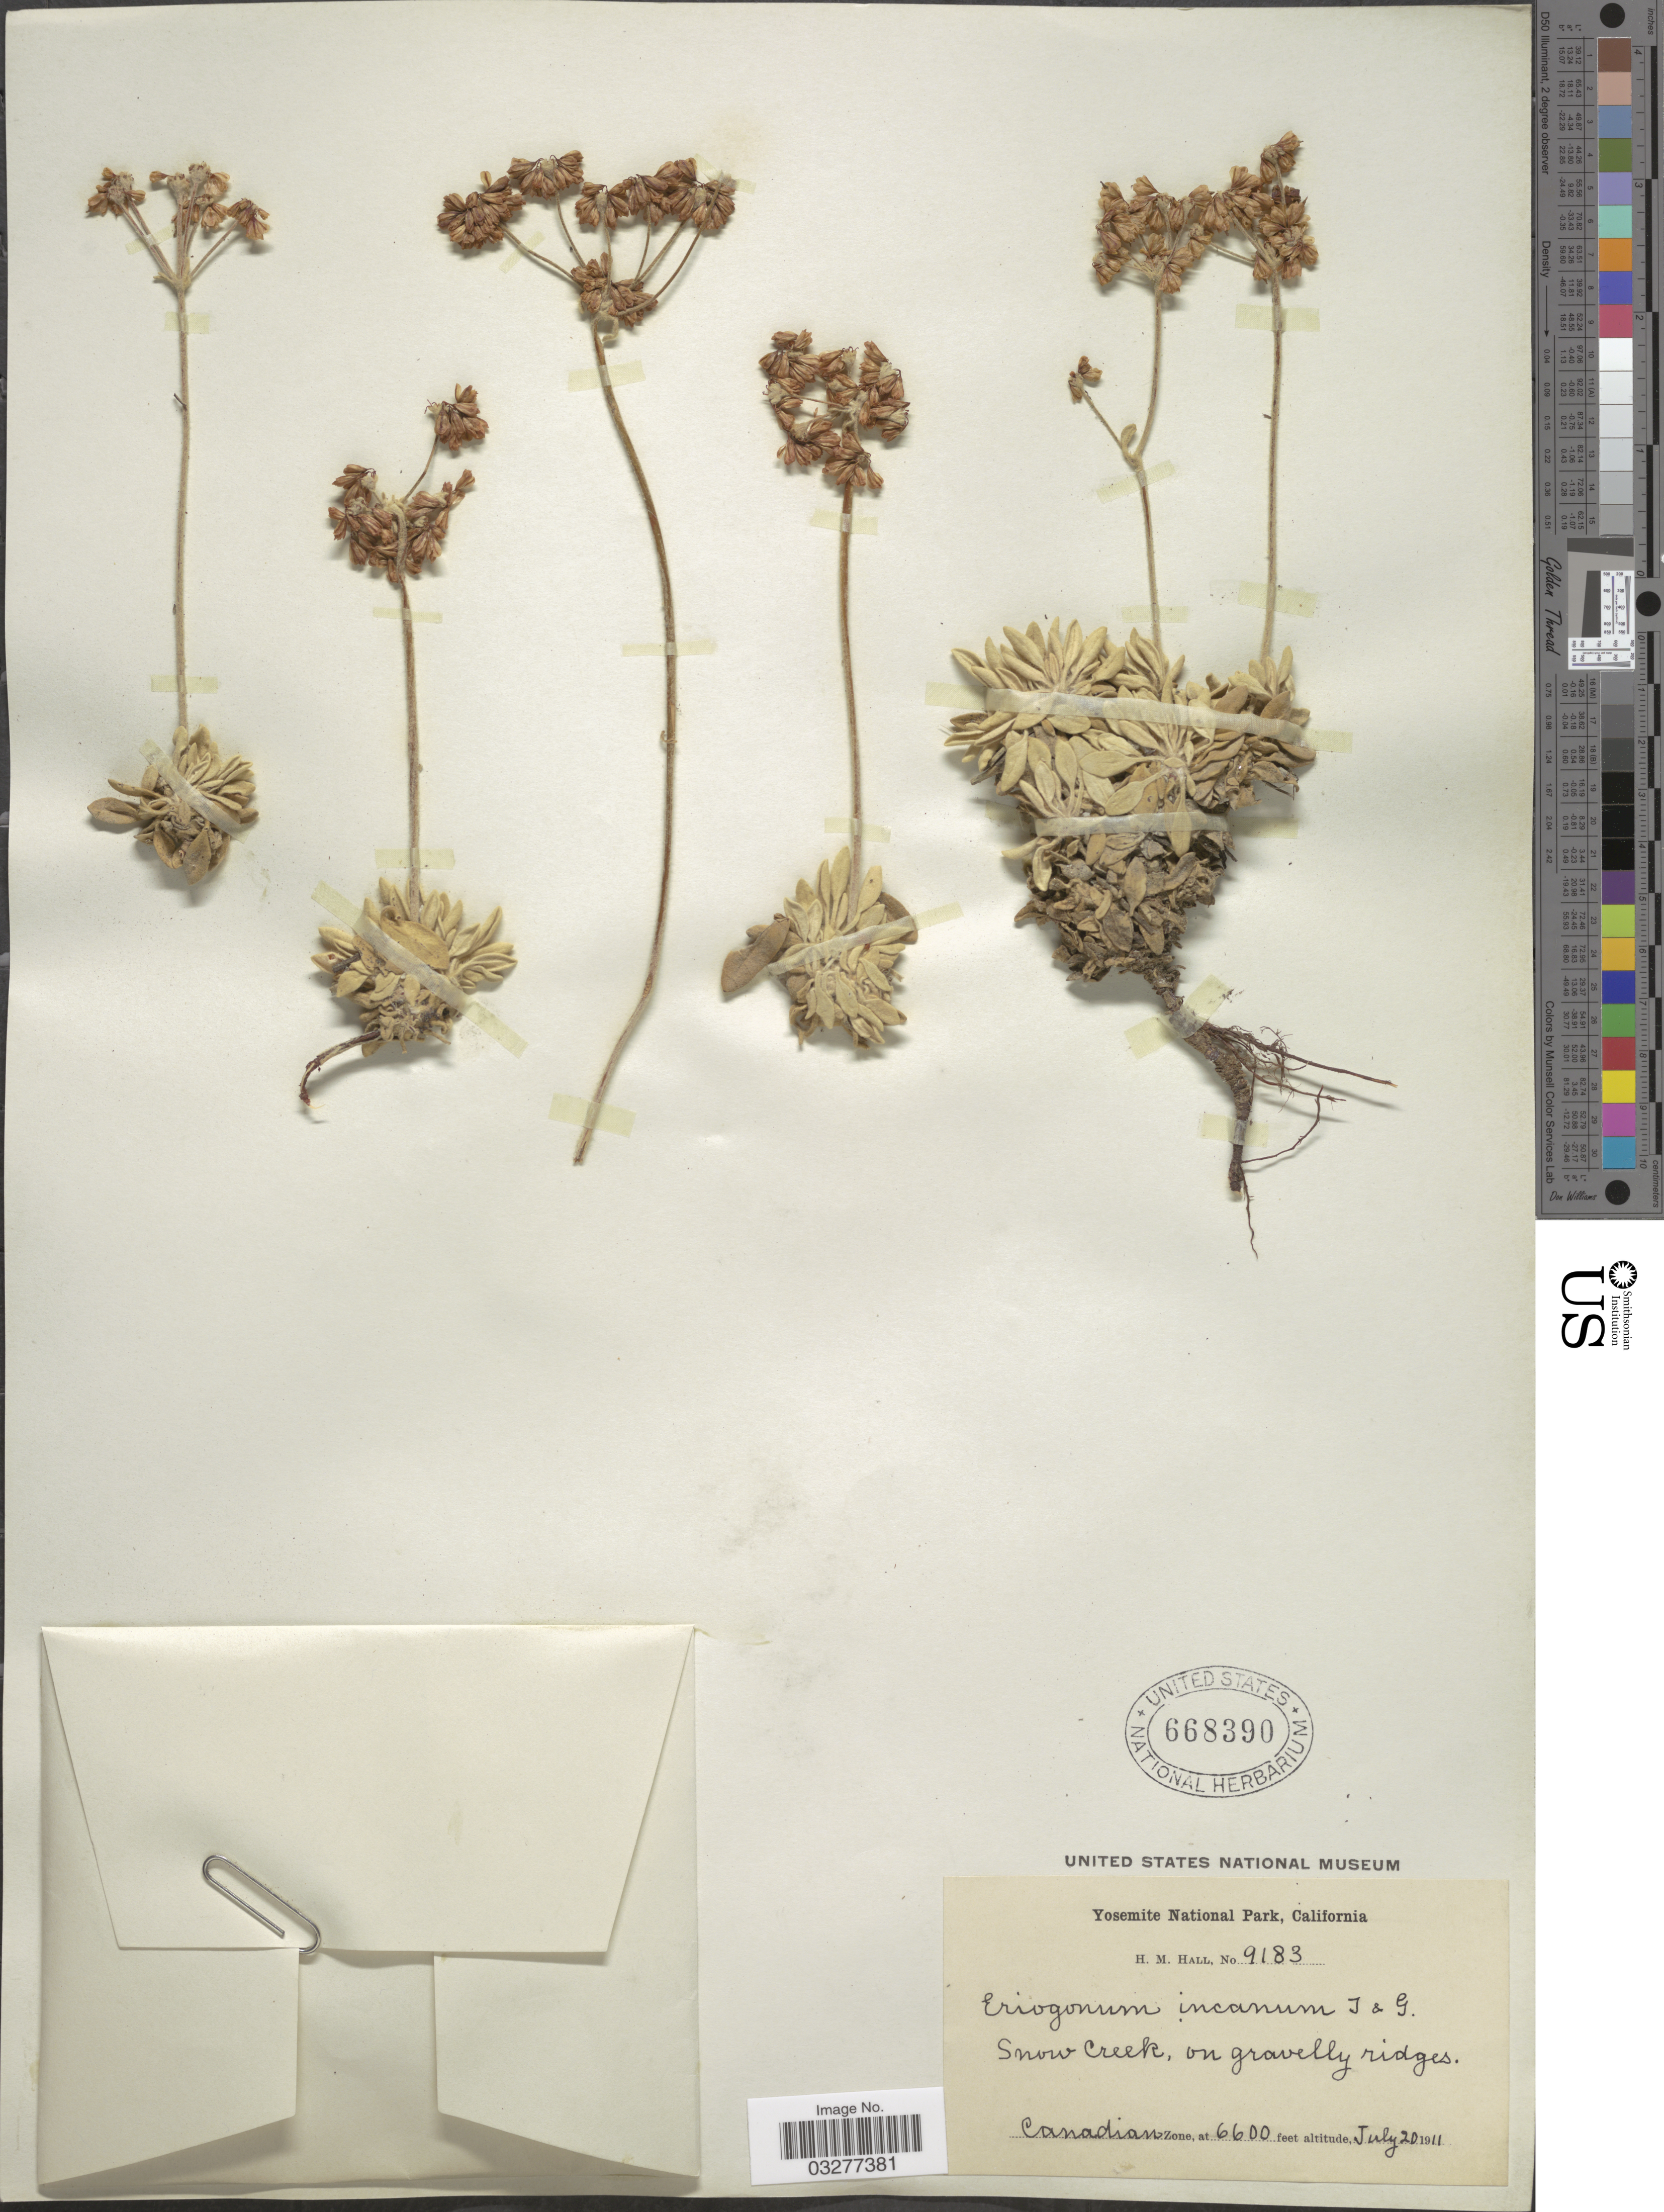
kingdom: Plantae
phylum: Tracheophyta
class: Magnoliopsida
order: Caryophyllales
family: Polygonaceae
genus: Eriogonum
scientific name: Eriogonum incanum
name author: Torr. & A. Gray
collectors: H. M. Hall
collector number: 9183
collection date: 1911-07-20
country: United States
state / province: California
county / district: Mariposa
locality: Yosemite National Park. Snow Creek.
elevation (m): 2012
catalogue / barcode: US 668390